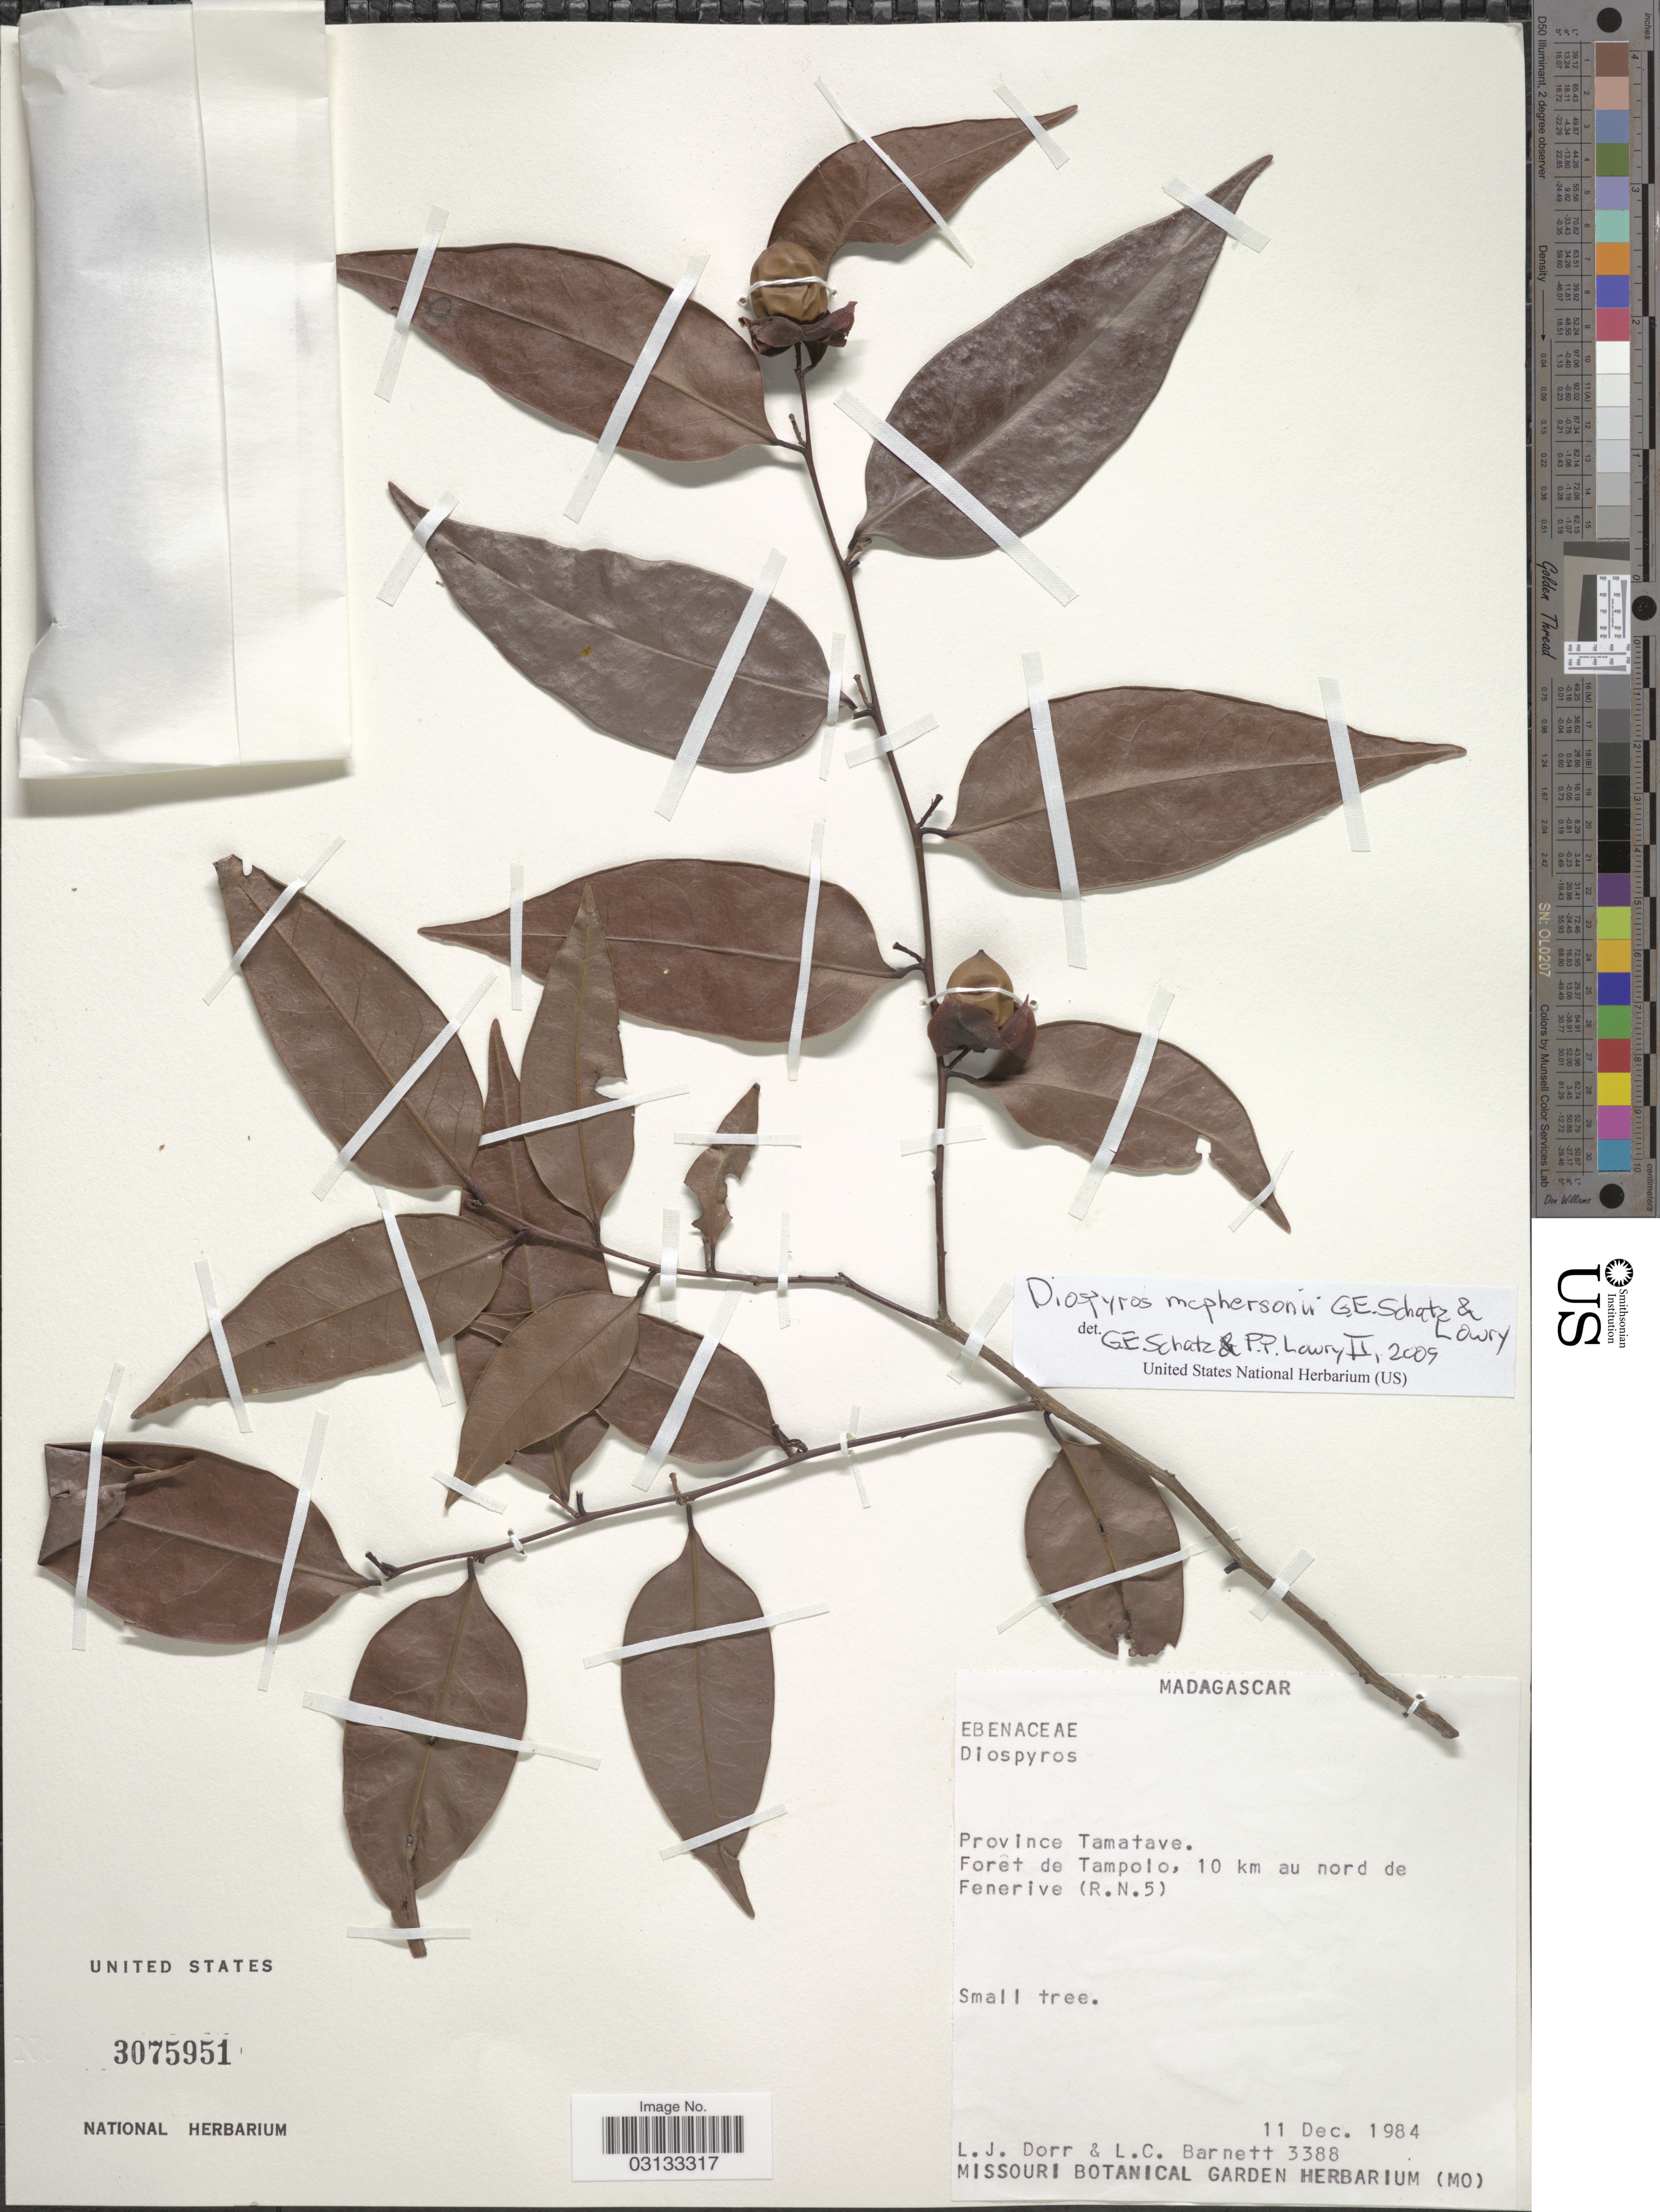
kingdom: Plantae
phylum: Tracheophyta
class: Magnoliopsida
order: Ericales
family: Ebenaceae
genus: Diospyros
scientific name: Diospyros mcphersonii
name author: G.E. Schatz & Lowry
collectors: L. J. Dorr & L. C. Barnett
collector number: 3388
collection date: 1984-12-11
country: Madagascar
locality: Province Tamatave. Forêt de Tampolo, 10 km au nord de Fenerive (R.N.5).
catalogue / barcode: US 3075951